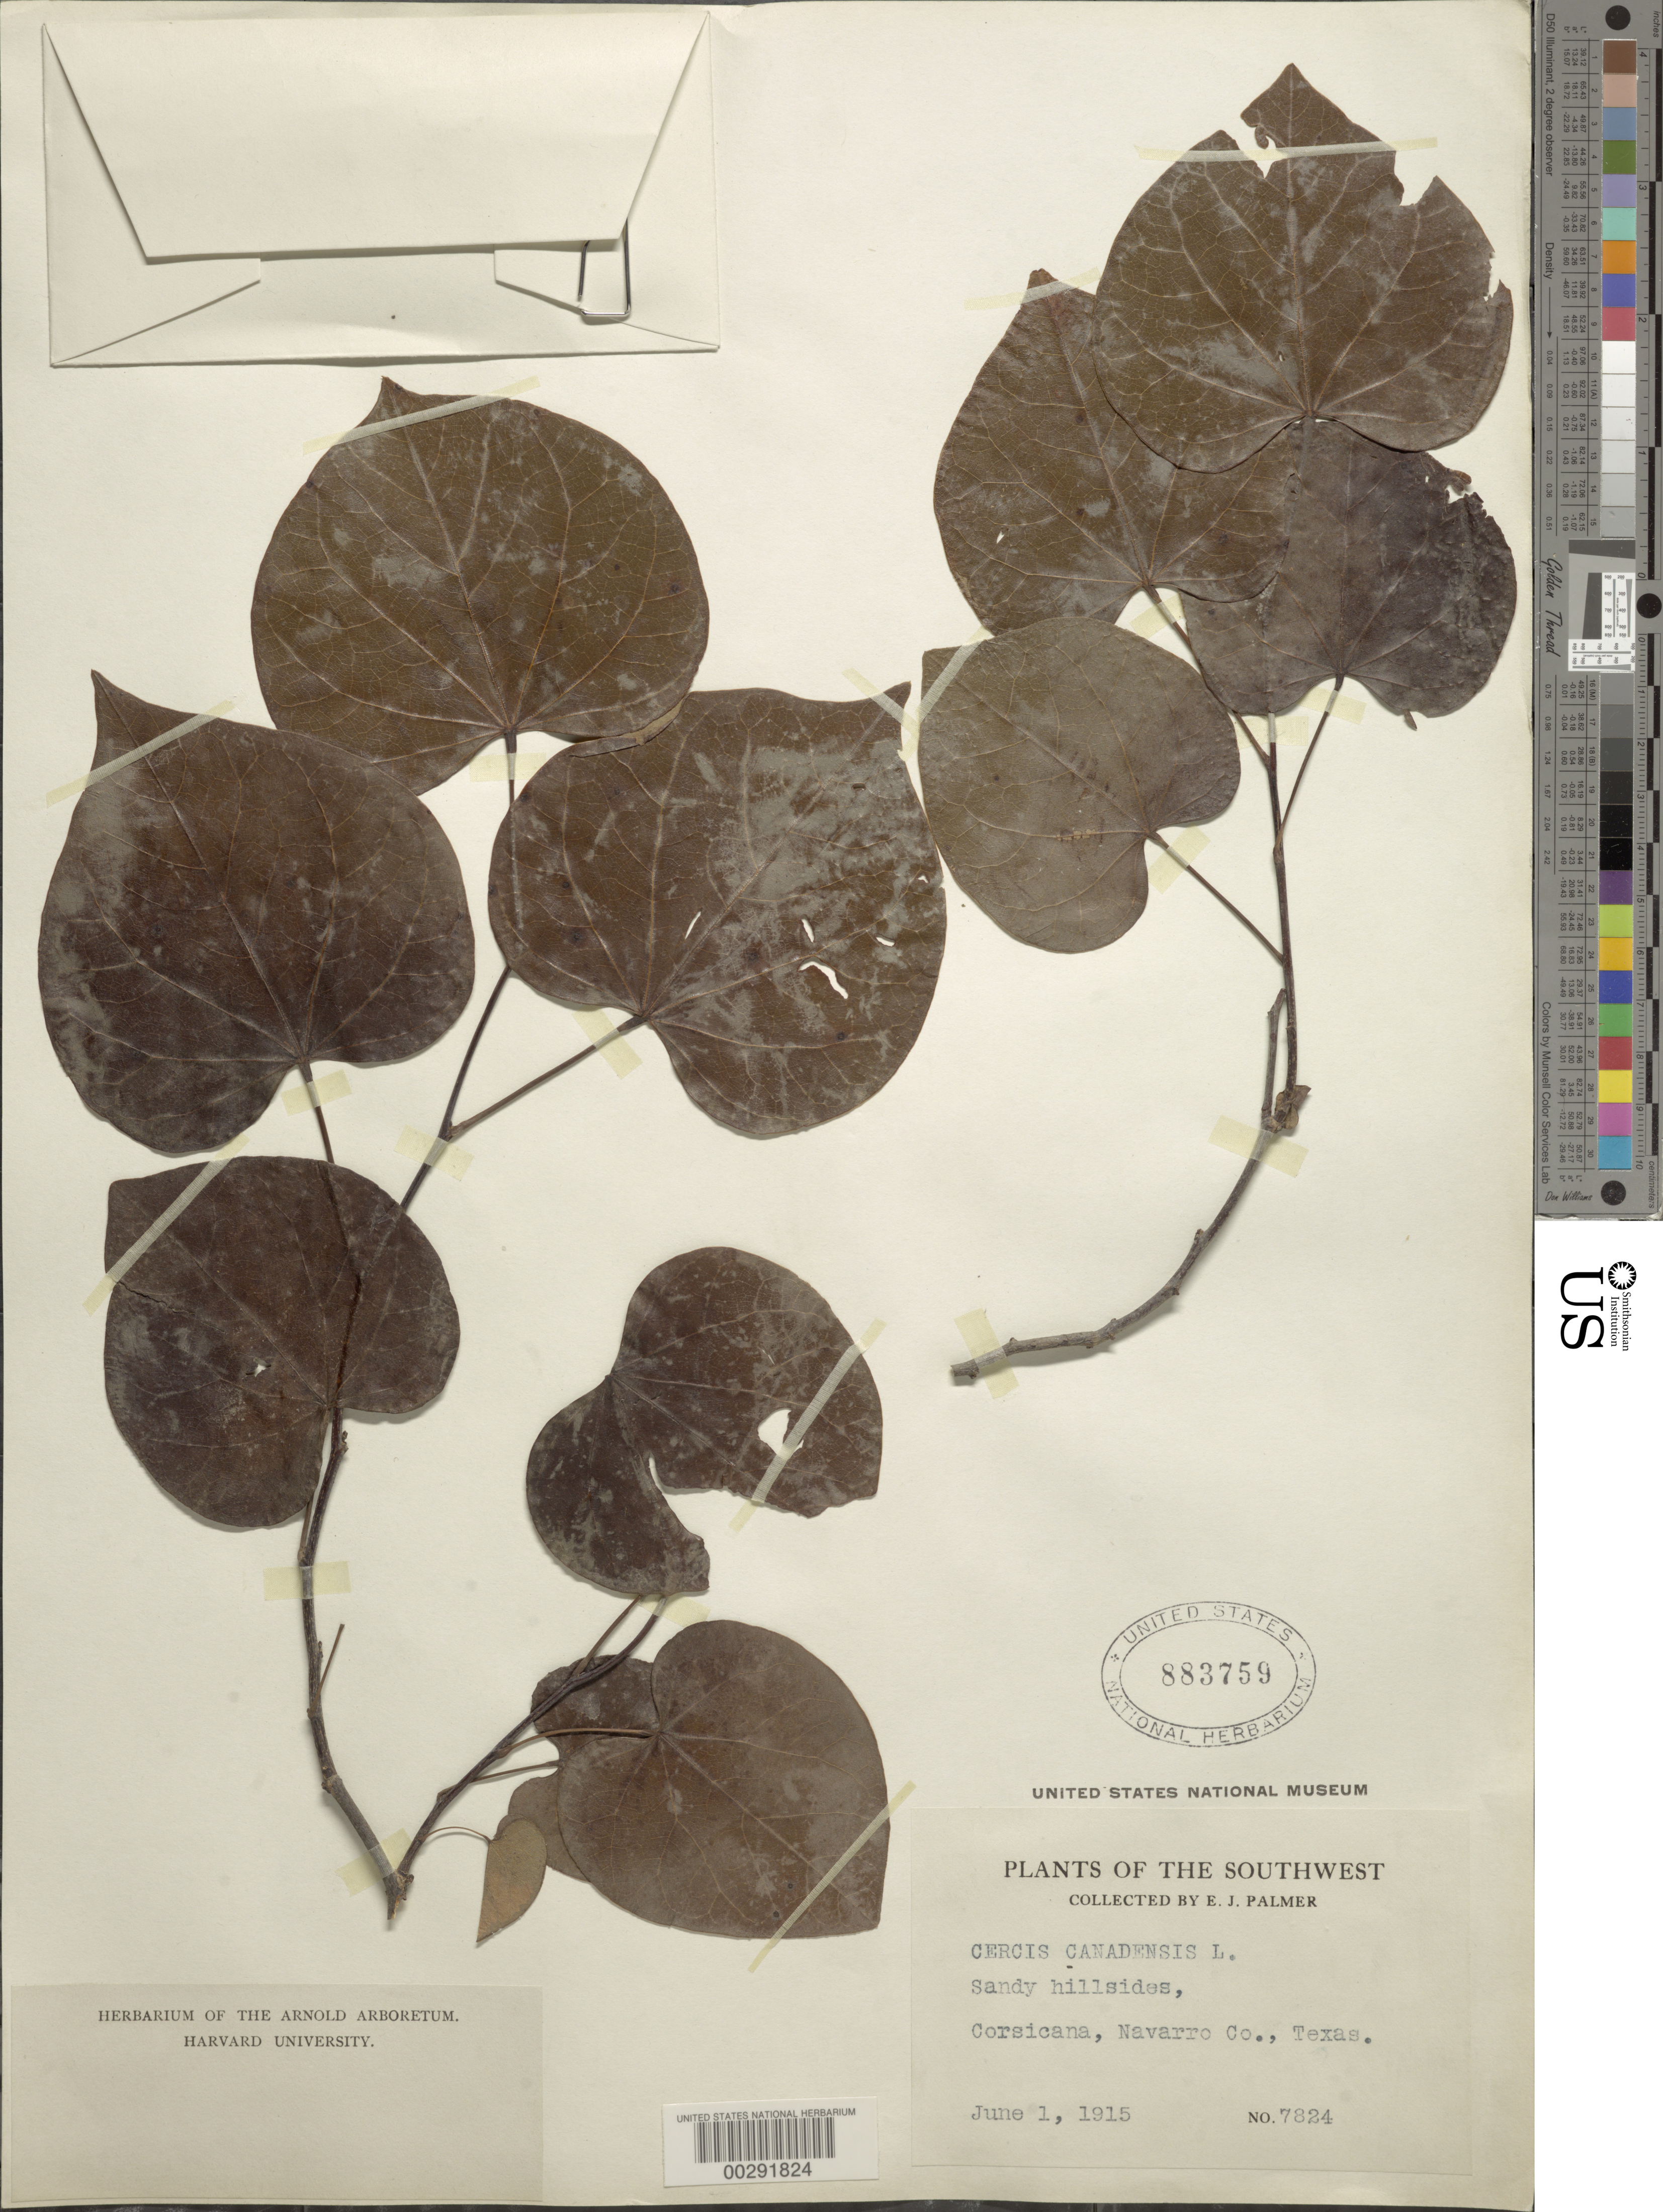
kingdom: Plantae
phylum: Tracheophyta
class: Magnoliopsida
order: Fabales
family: Fabaceae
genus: Cercis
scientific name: Cercis canadensis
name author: L.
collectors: E. J. Palmer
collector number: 7824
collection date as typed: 01 Jun 1915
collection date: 1915-06-01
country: United States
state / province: Texas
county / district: Navarro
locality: Corsicana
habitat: Sandy hillsides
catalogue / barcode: US 883759